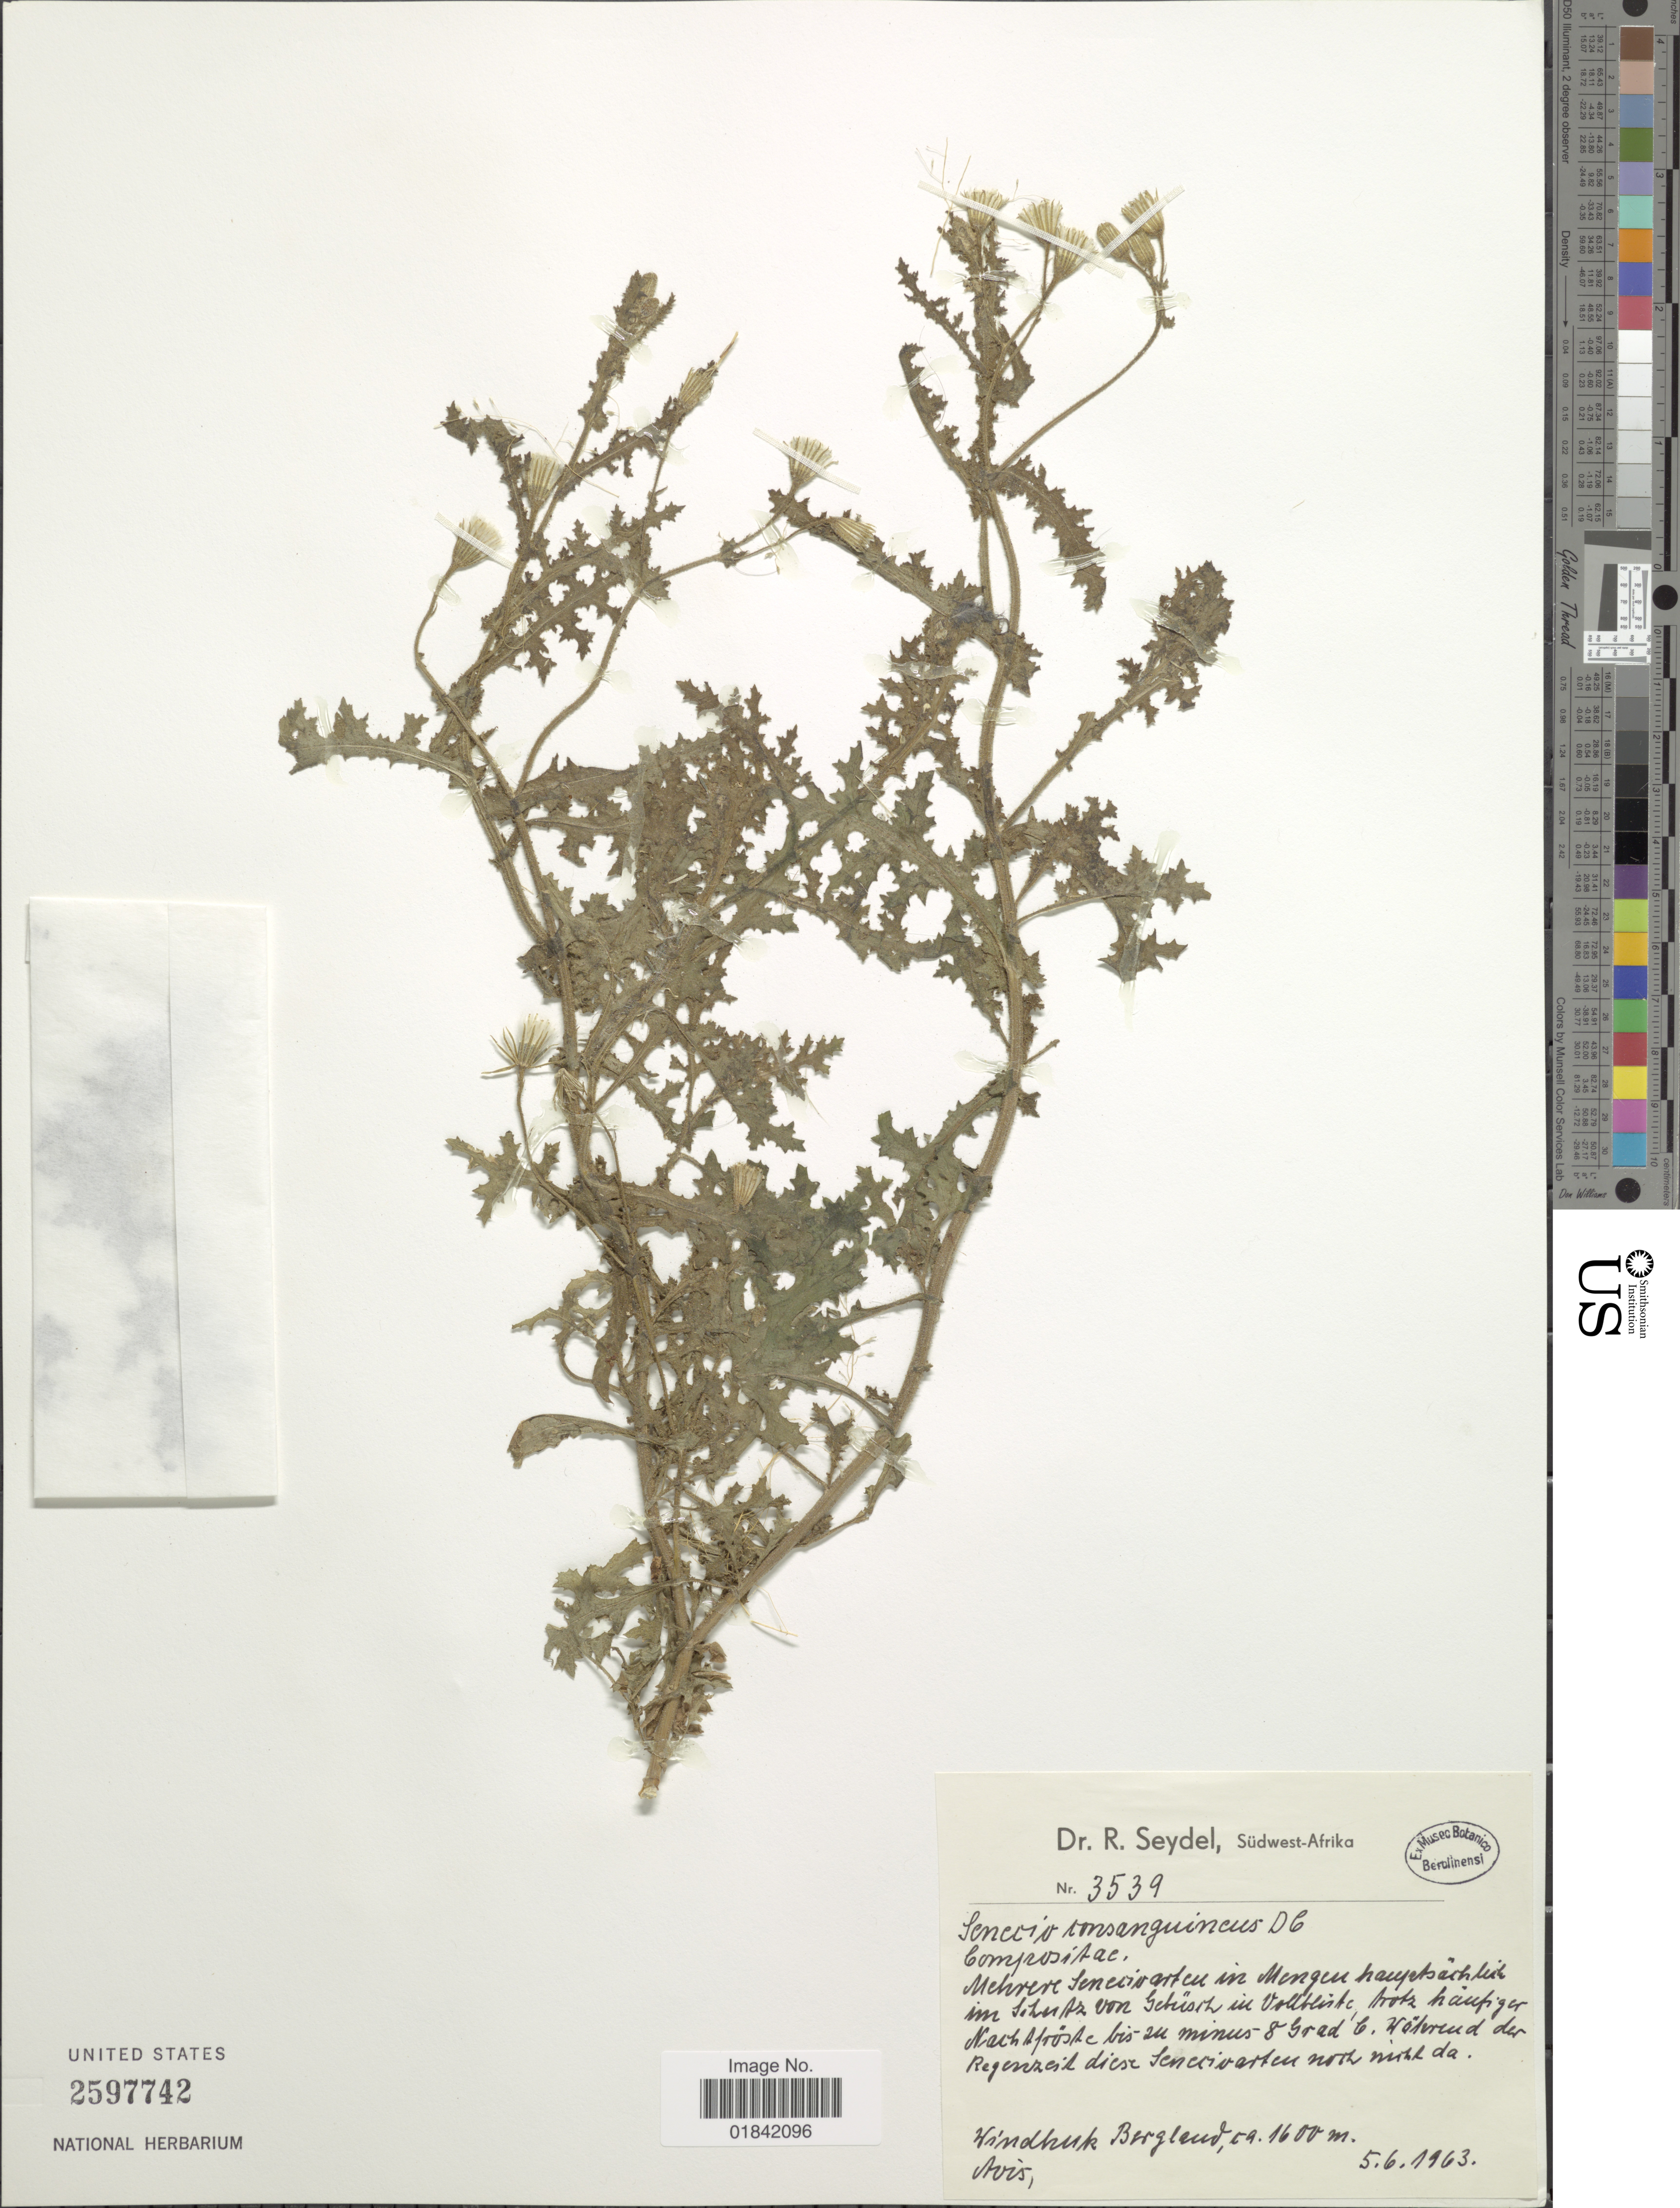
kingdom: Plantae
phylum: Tracheophyta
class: Magnoliopsida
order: Asterales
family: Asteraceae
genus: Senecio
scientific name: Senecio consanguineus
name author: DC.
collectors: R. Seydel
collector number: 3539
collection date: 1963-06-05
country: Namibia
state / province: Khomas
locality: Sudwest-Afrika [Southwest Africa], Windhuk [Windhoek], Bergland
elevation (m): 1600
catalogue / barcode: US 2597742